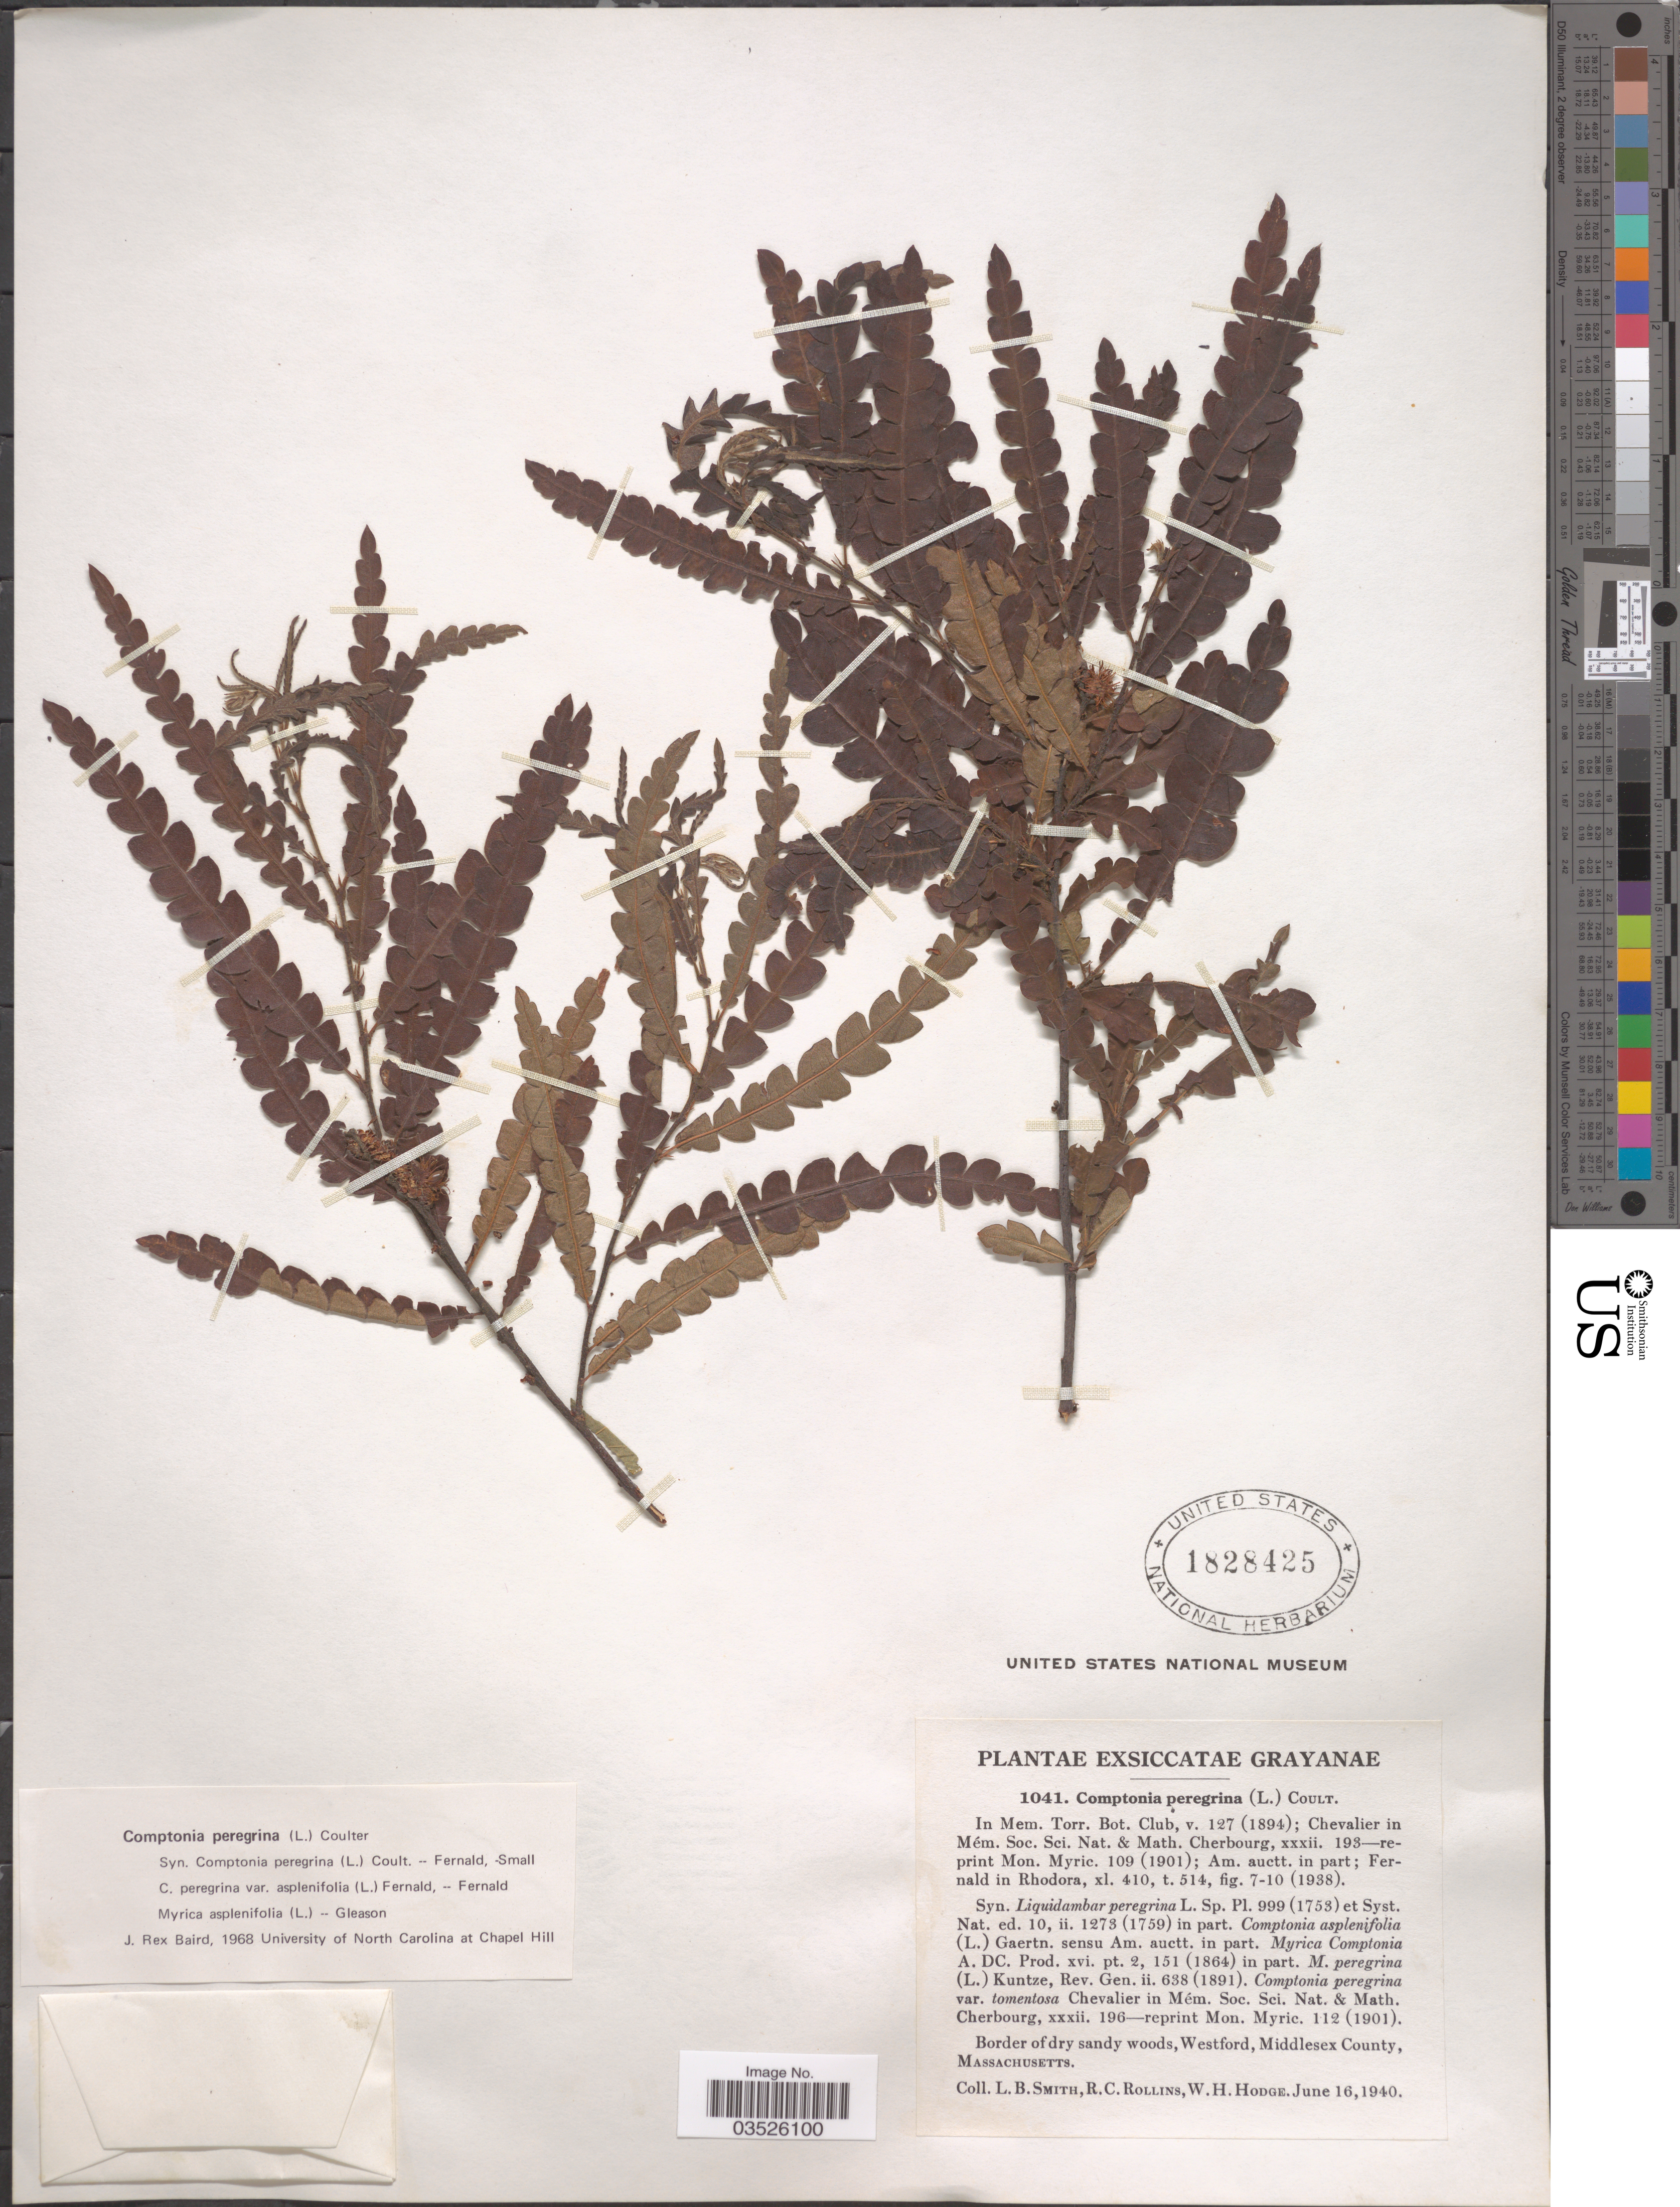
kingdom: Plantae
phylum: Tracheophyta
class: Magnoliopsida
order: Fagales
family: Myricaceae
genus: Comptonia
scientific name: Comptonia peregrina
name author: (L.) J.M. Coult.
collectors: L. Smith, R. C. Rollins & W. Hodge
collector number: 1041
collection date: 1940-06-16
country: United States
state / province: Massachusetts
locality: Border of dry sandy woods, Westford, Middlesex County.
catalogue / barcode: US 1828425